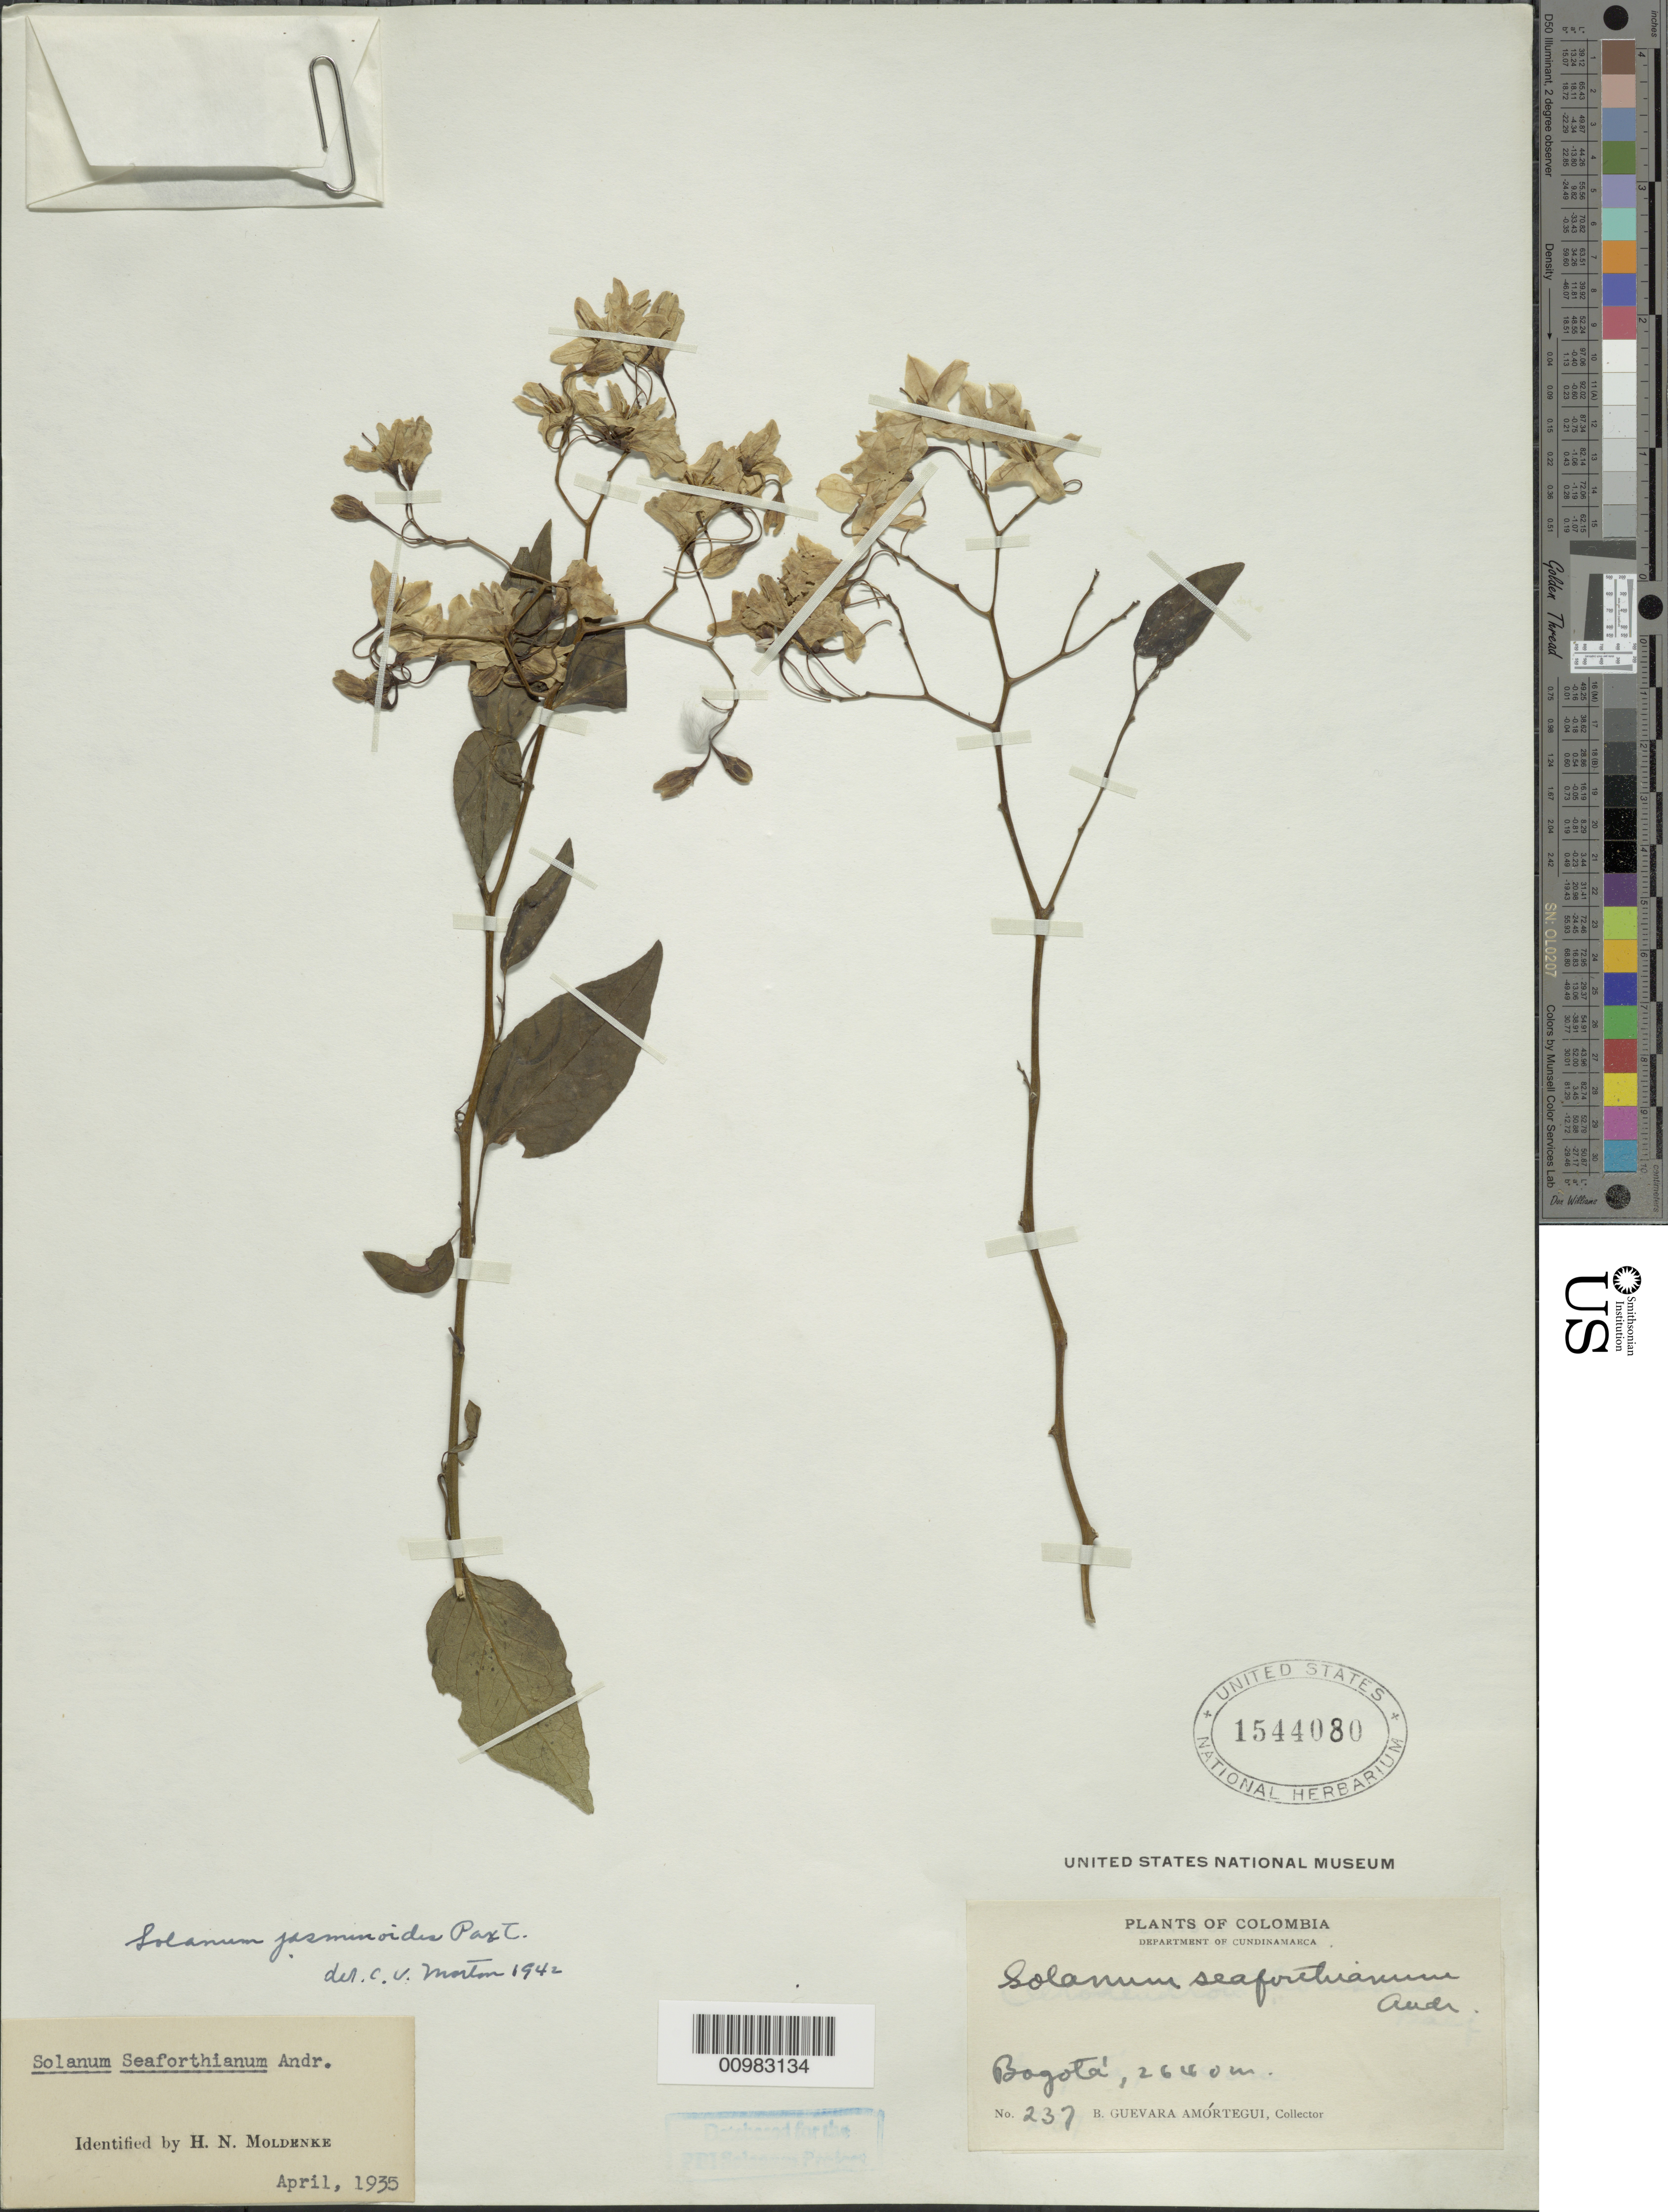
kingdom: Plantae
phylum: Tracheophyta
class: Magnoliopsida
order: Solanales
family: Solanaceae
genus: Solanum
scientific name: Solanum laxum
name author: Spreng.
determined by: Knapp, S. D.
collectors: H. Guevara Amórtegui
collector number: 237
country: Colombia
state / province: Cundinamarca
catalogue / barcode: US 1544080